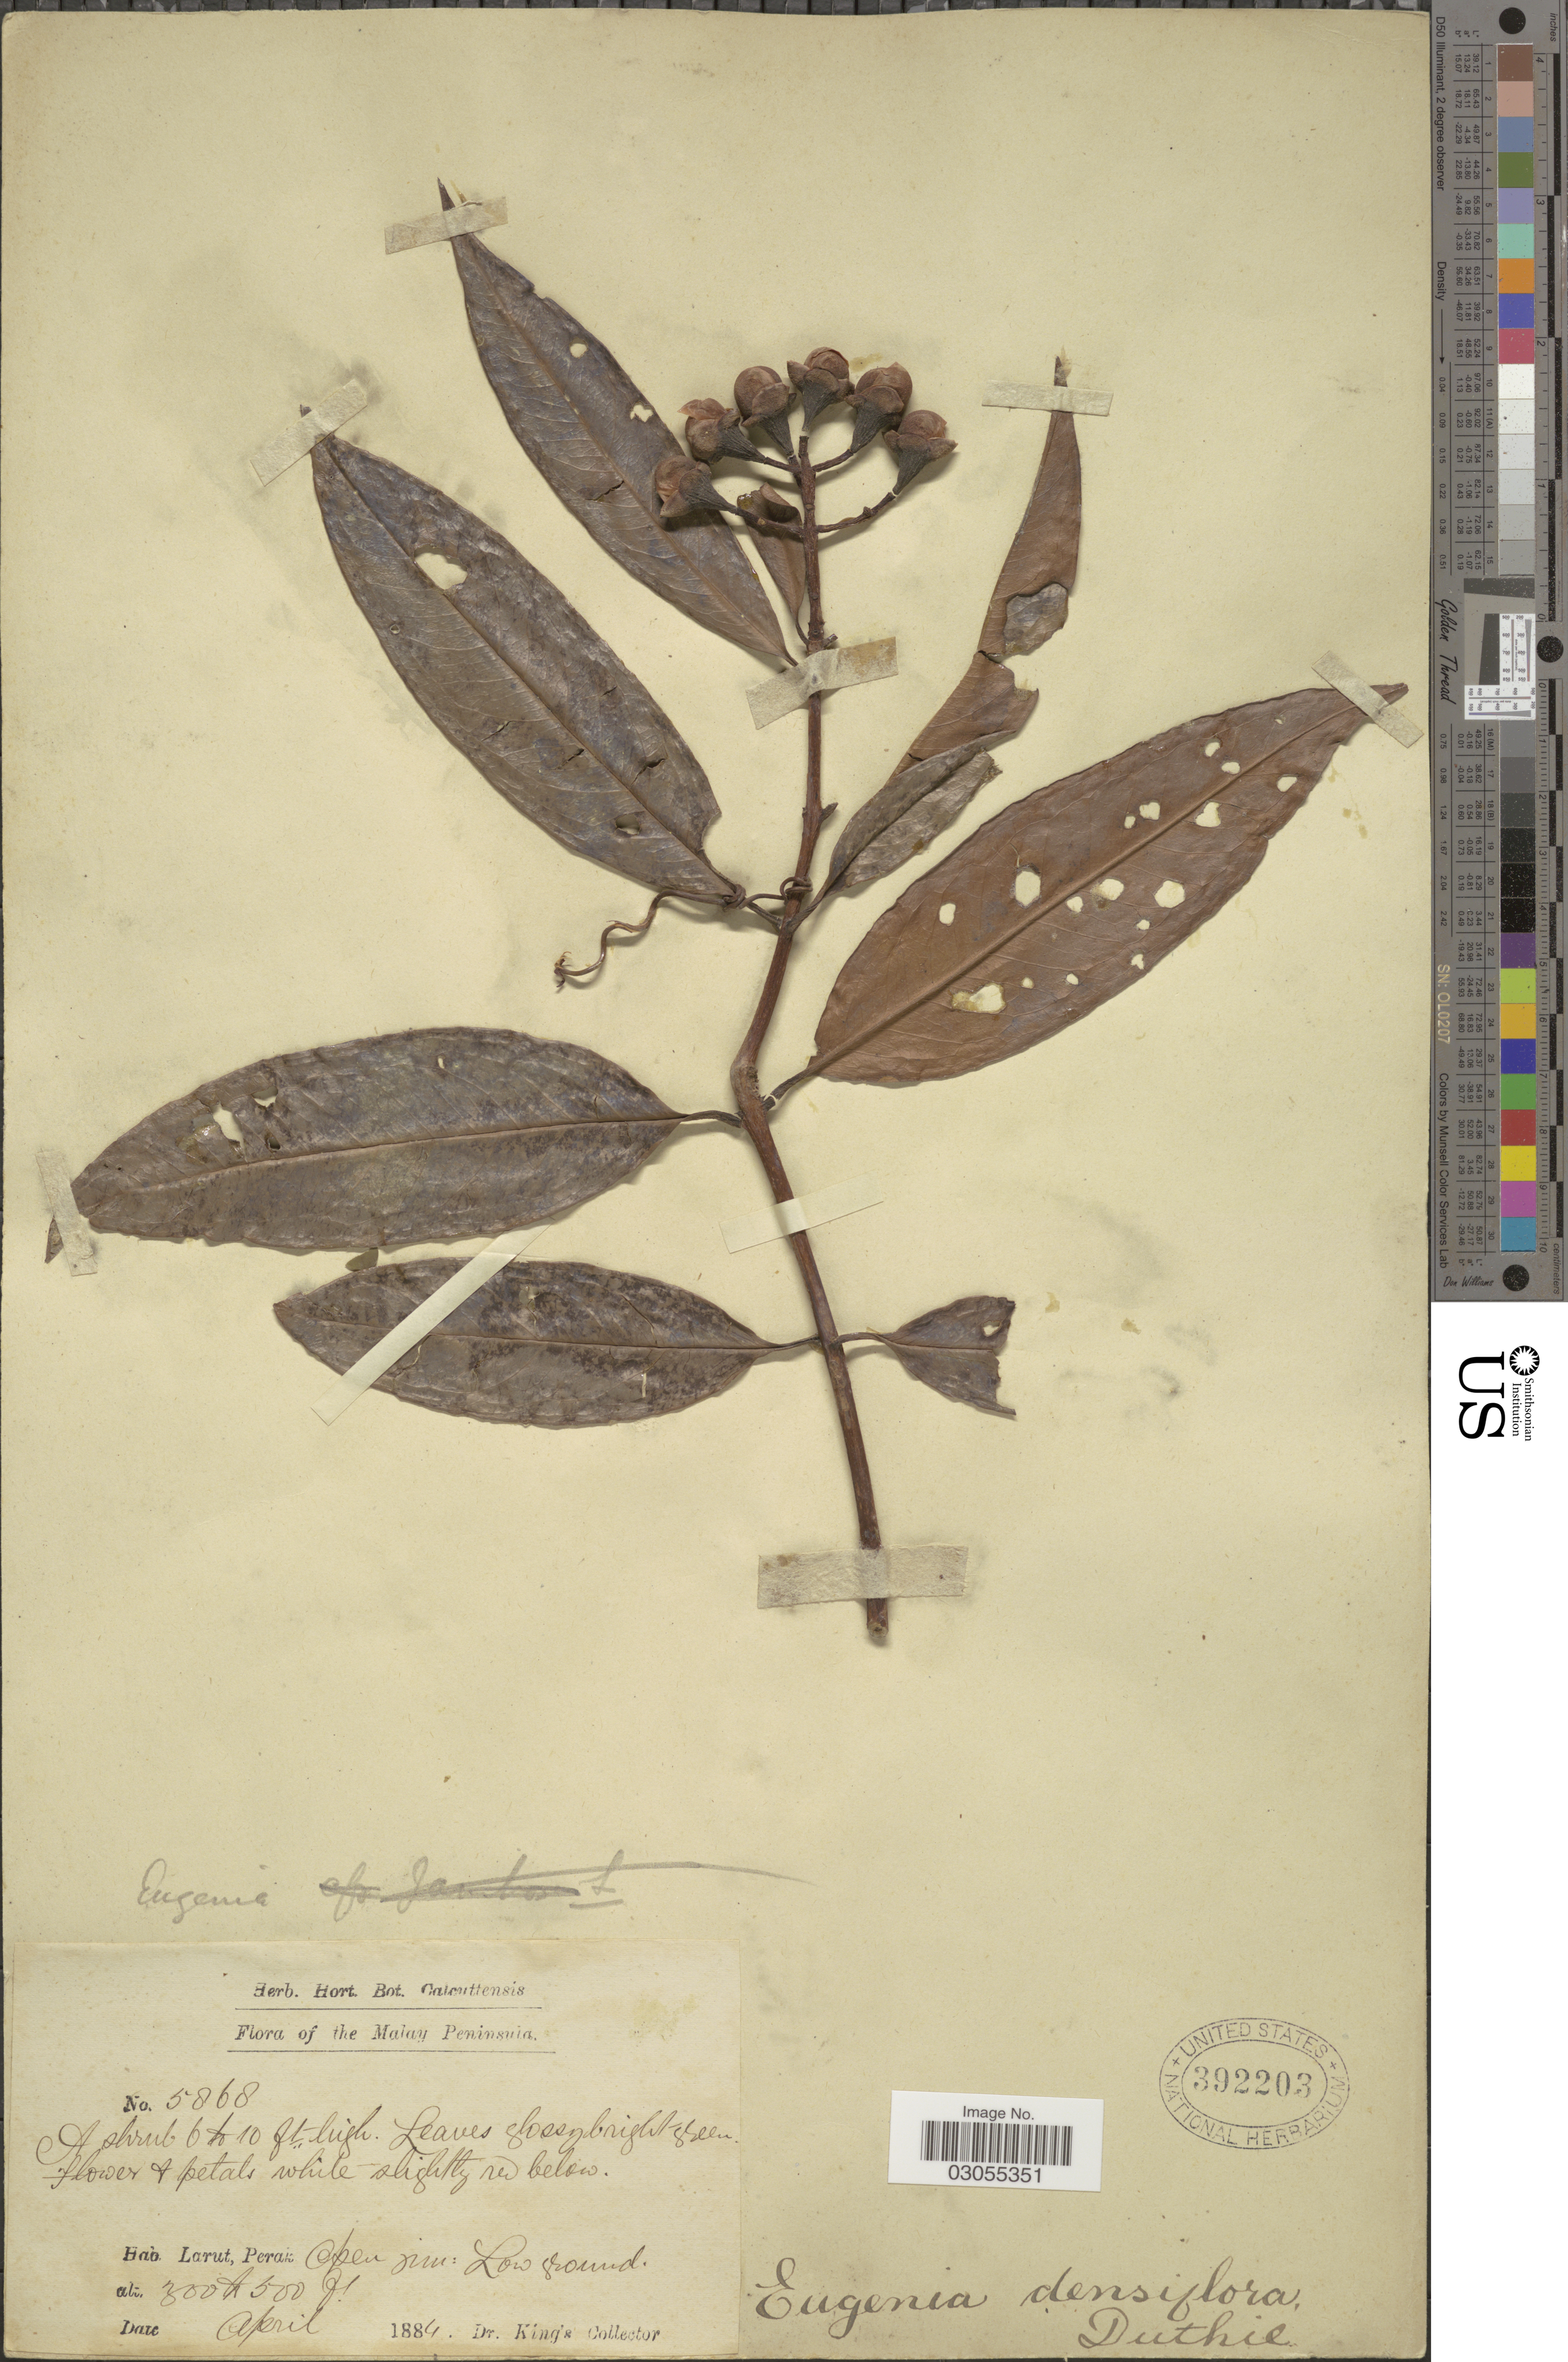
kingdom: Plantae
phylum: Tracheophyta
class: Magnoliopsida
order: Myrtales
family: Myrtaceae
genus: Syzygium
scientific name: Syzygium pycnanthum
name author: Merr. & L.M. Perry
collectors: Dr. King's collector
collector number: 5868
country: Malaysia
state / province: Perak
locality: The Malay Peninsula. Larut. Open jun: low ground.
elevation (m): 91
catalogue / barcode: US 392203